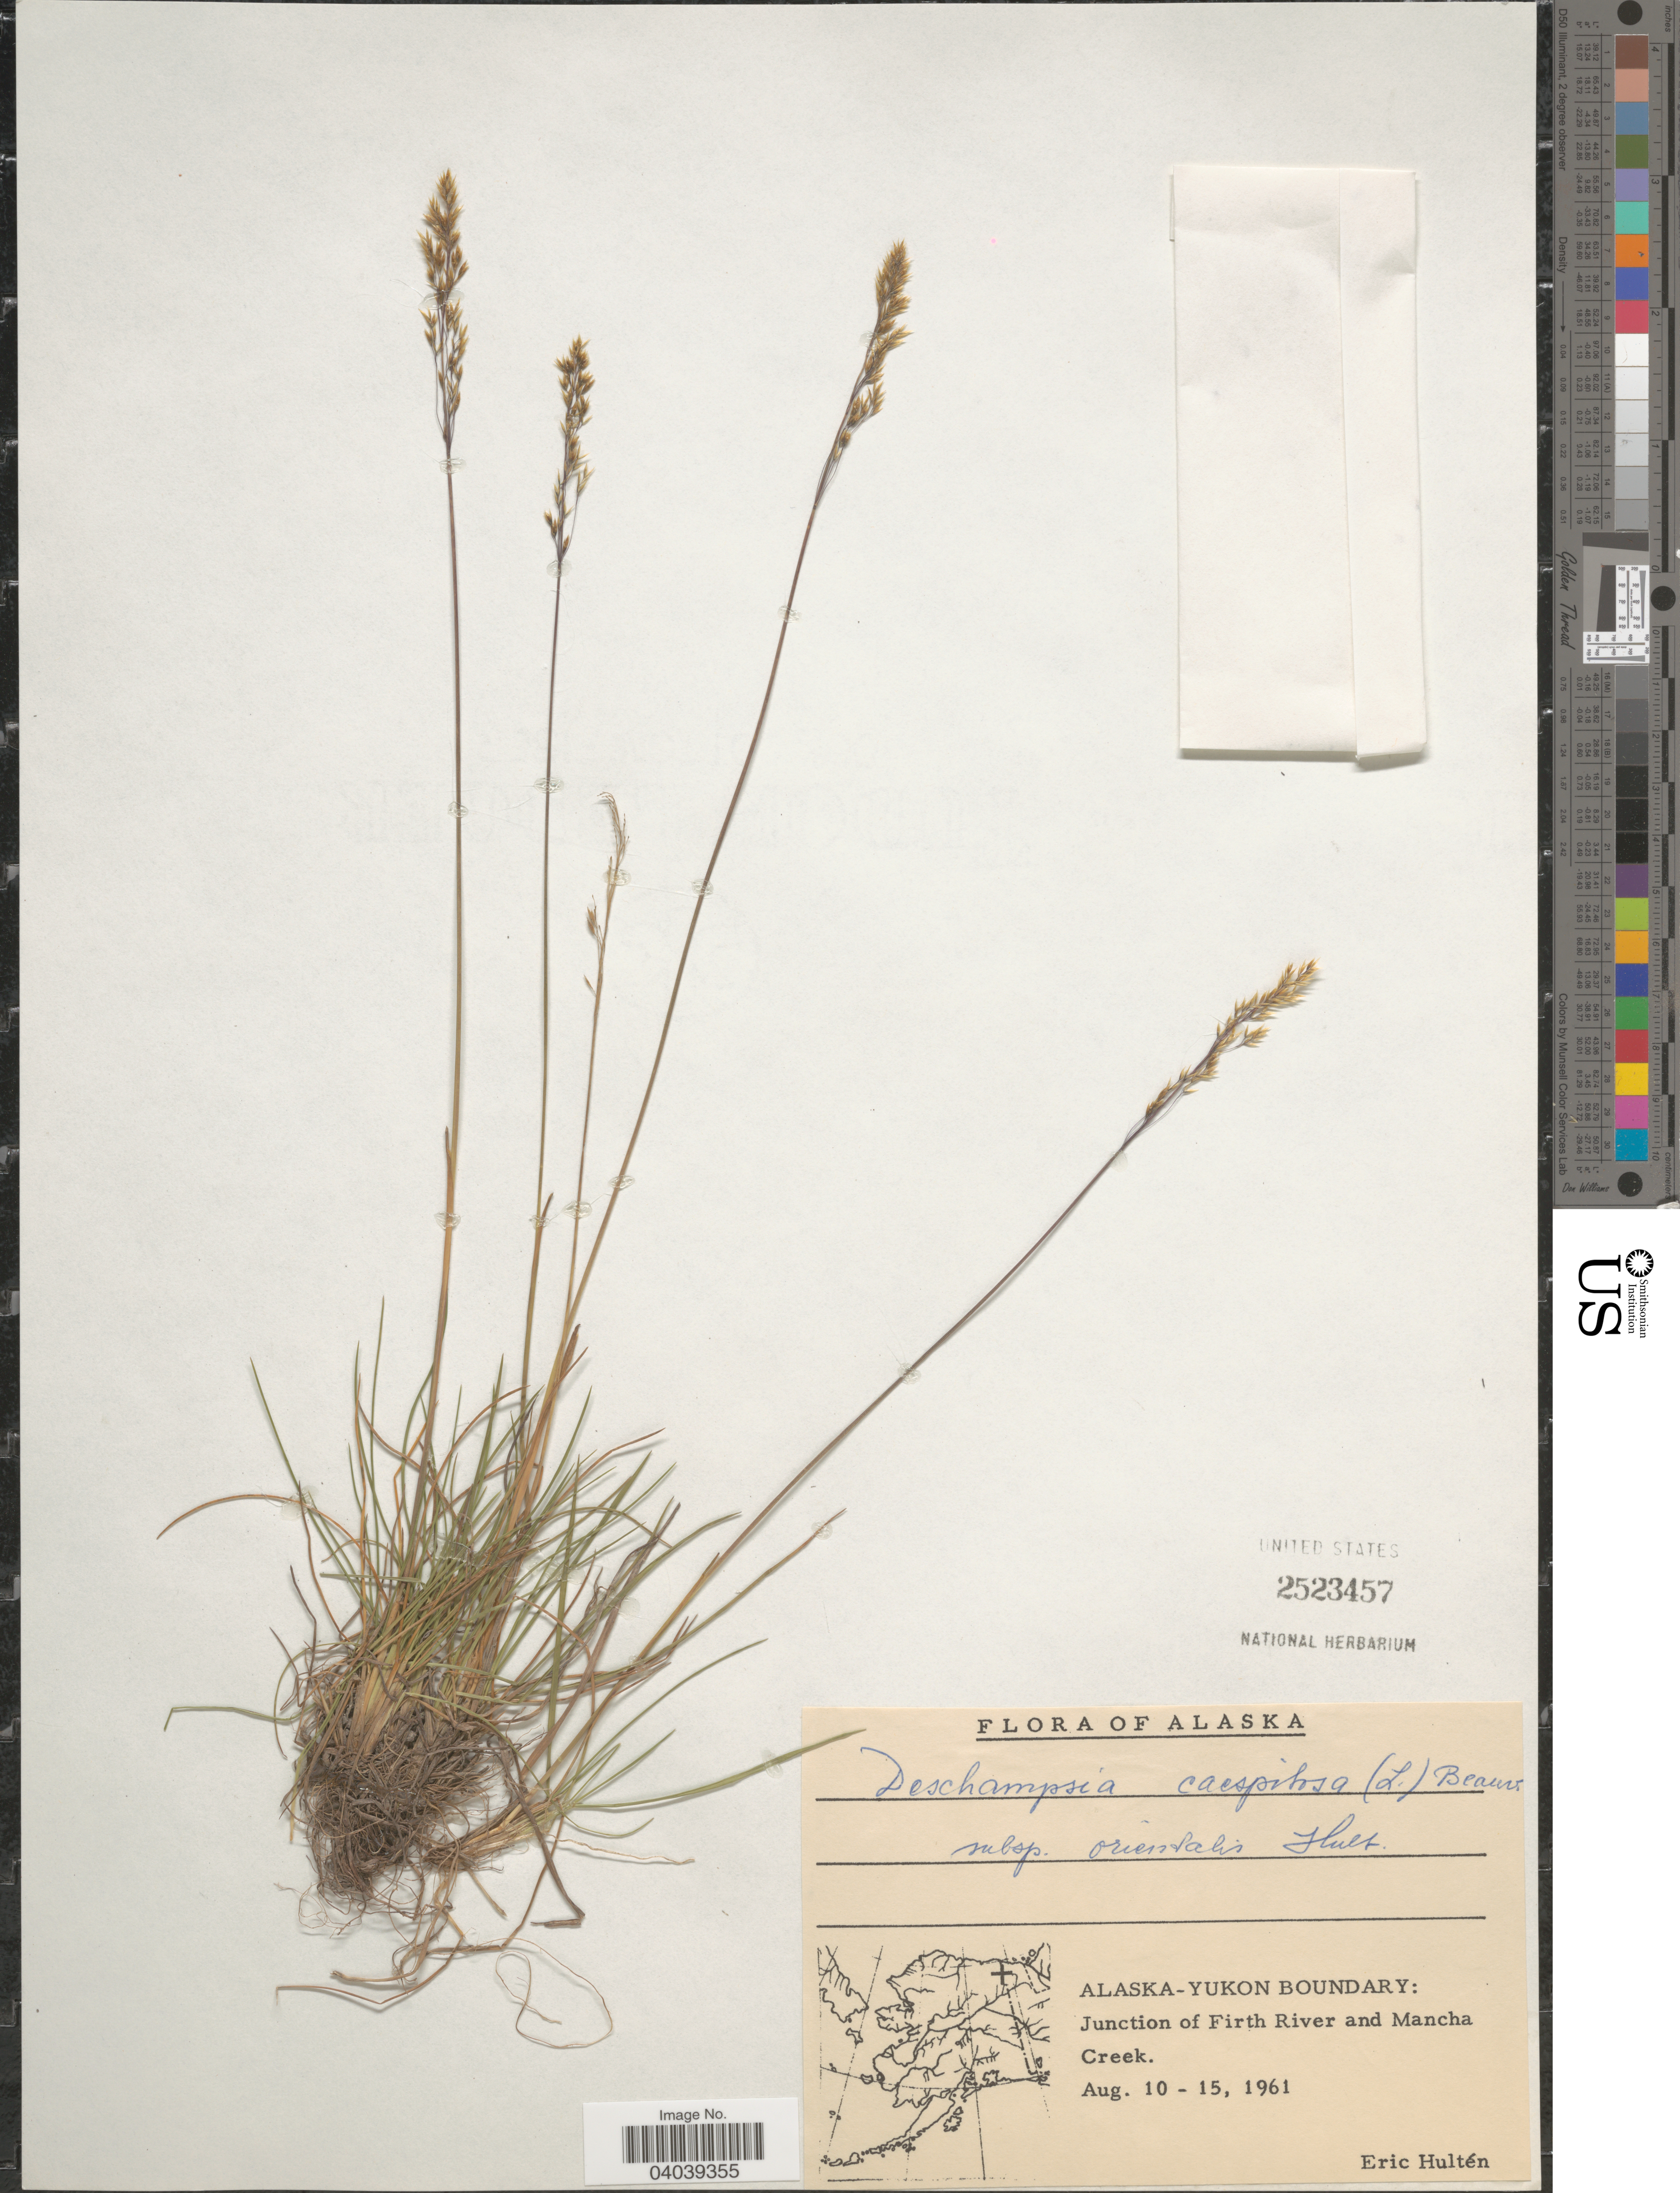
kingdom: Plantae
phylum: Tracheophyta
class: Liliopsida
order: Poales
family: Poaceae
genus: Deschampsia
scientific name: Deschampsia cespitosa subsp. orientalis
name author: Hultén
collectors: E. G. Hultén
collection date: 1961-08-10/1961-08-15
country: United States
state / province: Alaska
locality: Alaska-Yukon Boundary: Junction of Firth River and Mancha Creek.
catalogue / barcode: US 2423457